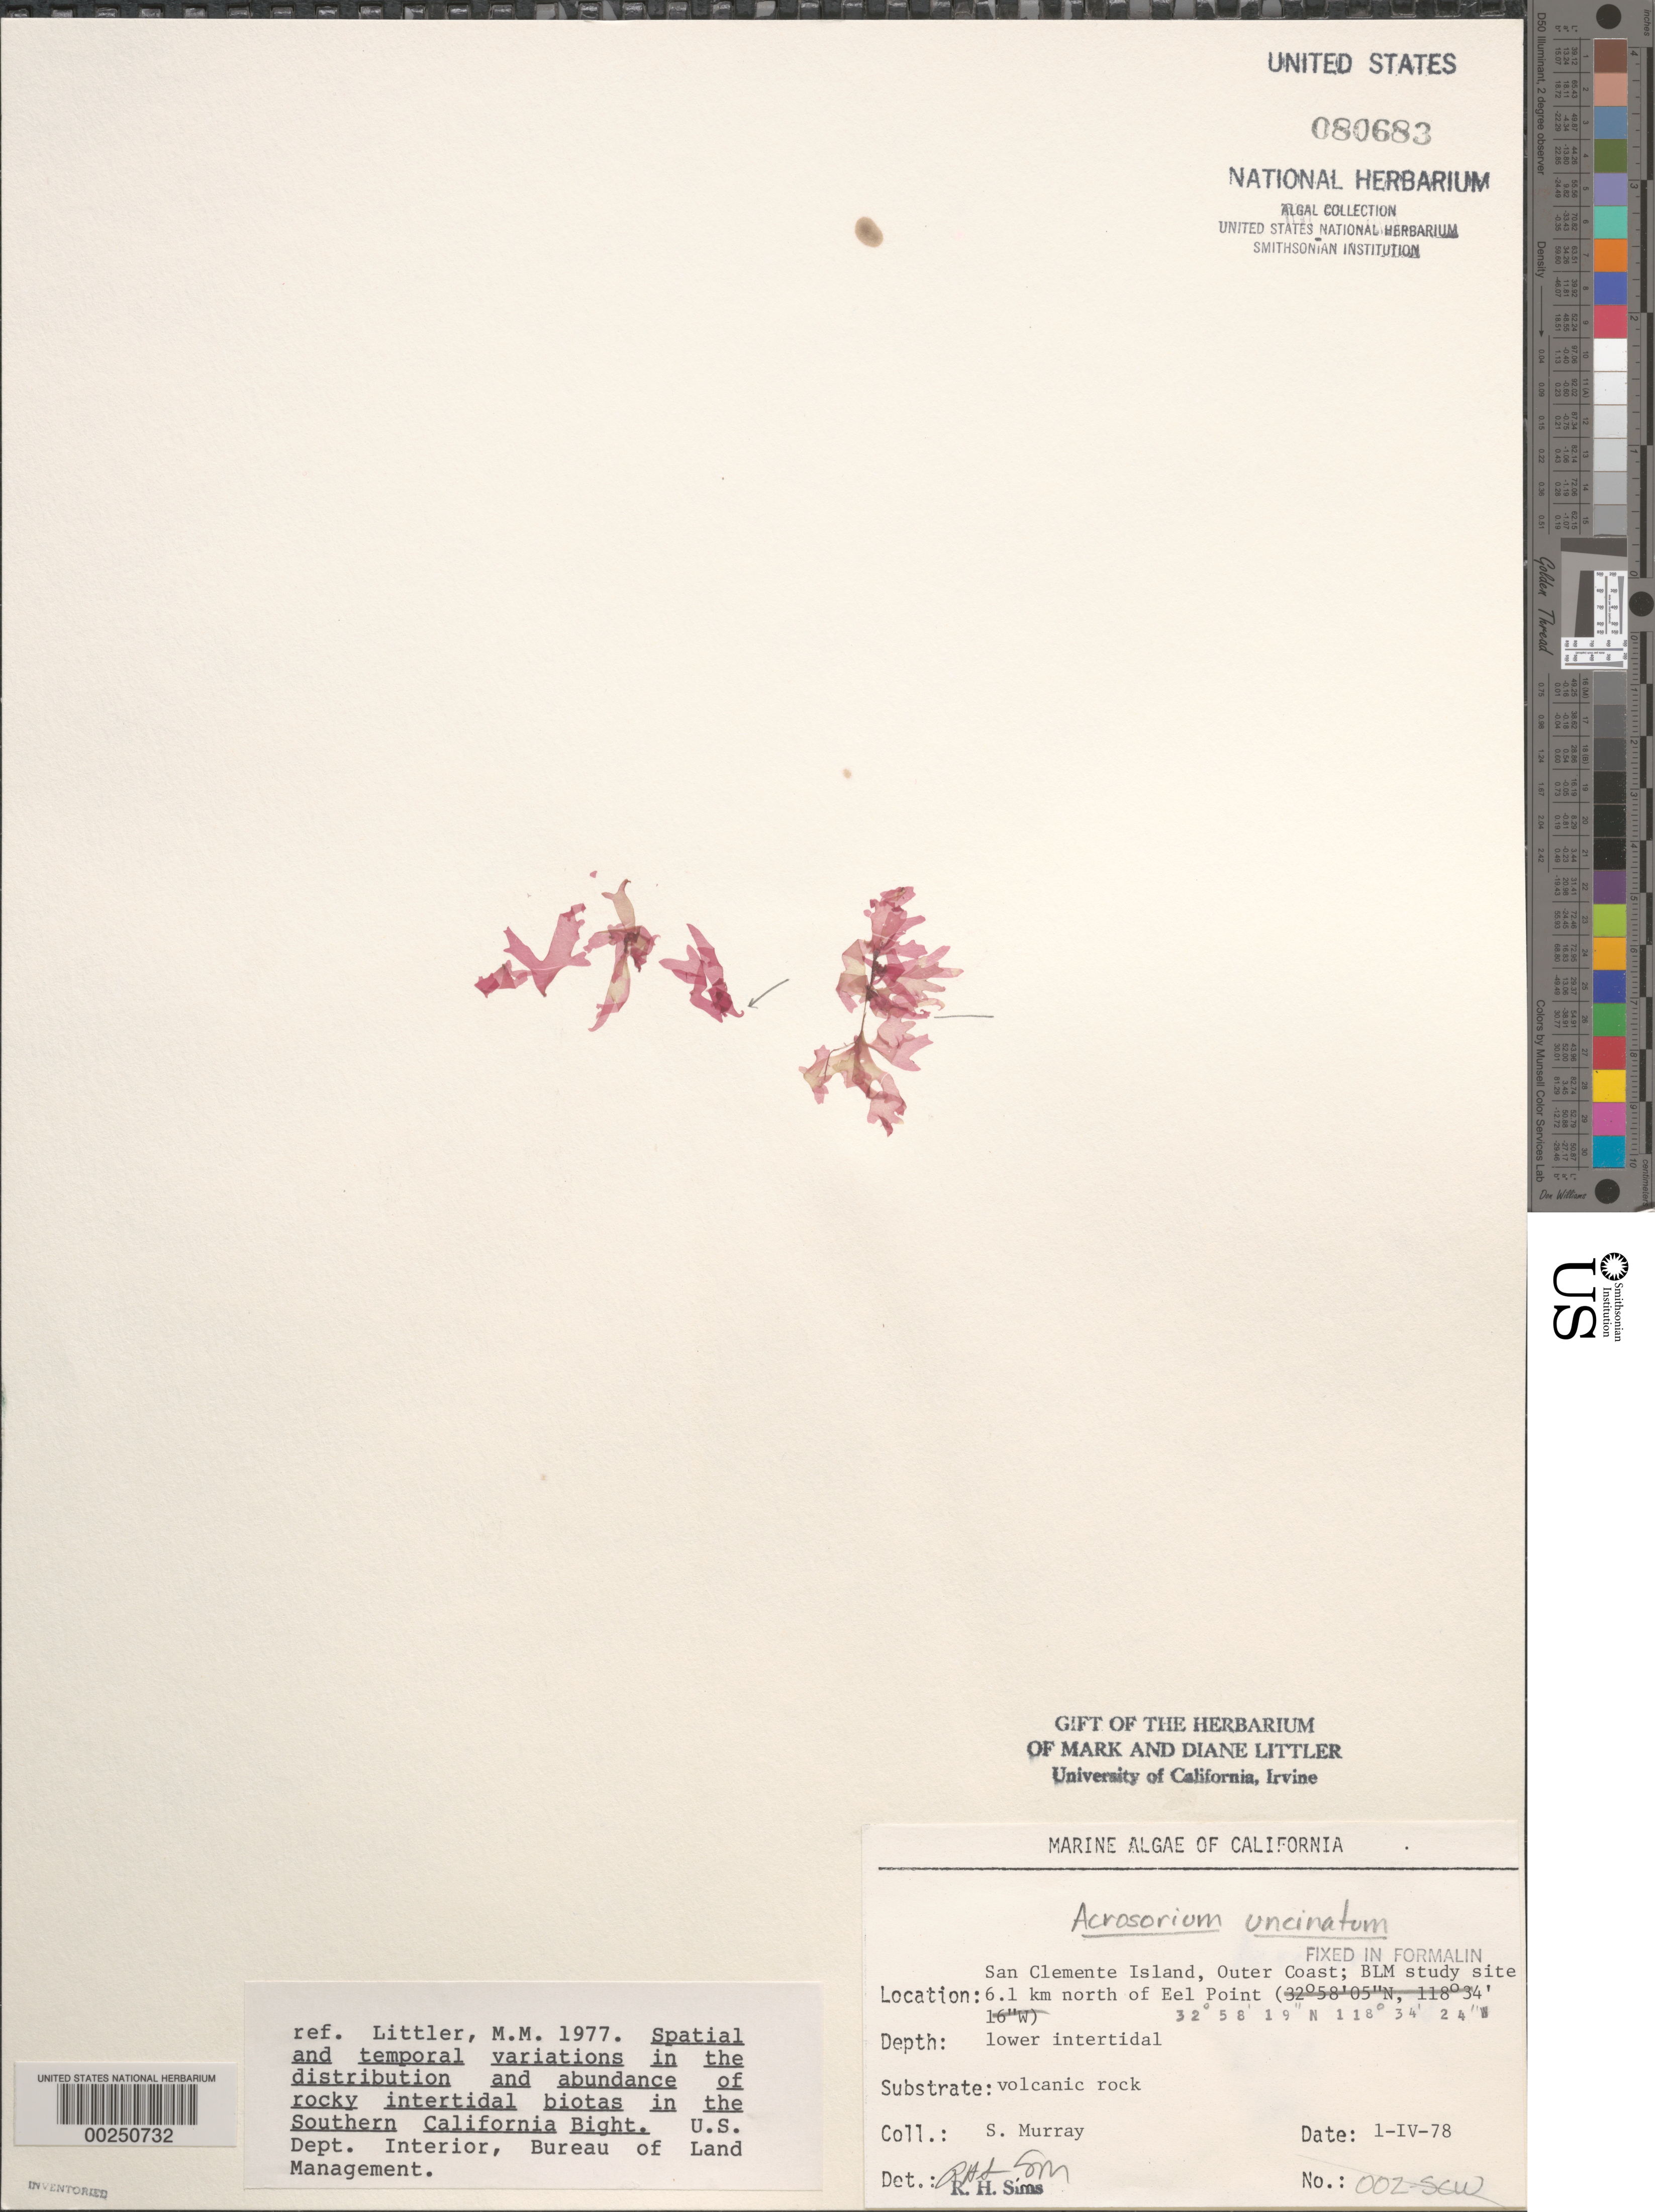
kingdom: Plantae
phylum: Rhodophyta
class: Florideophyceae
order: Ceramiales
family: Delesseriaceae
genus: Cryptopleura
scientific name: Cryptopleura ramosa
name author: (Huds.) L.M. Newton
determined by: Algae name updating Project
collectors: S. N. Murray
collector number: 002-SCW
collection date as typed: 01 Apr 1978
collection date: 1978-04-01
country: United States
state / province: California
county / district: Los Angeles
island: San Clemente Island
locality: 6.1 km north of Eel Point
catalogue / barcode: US 80683